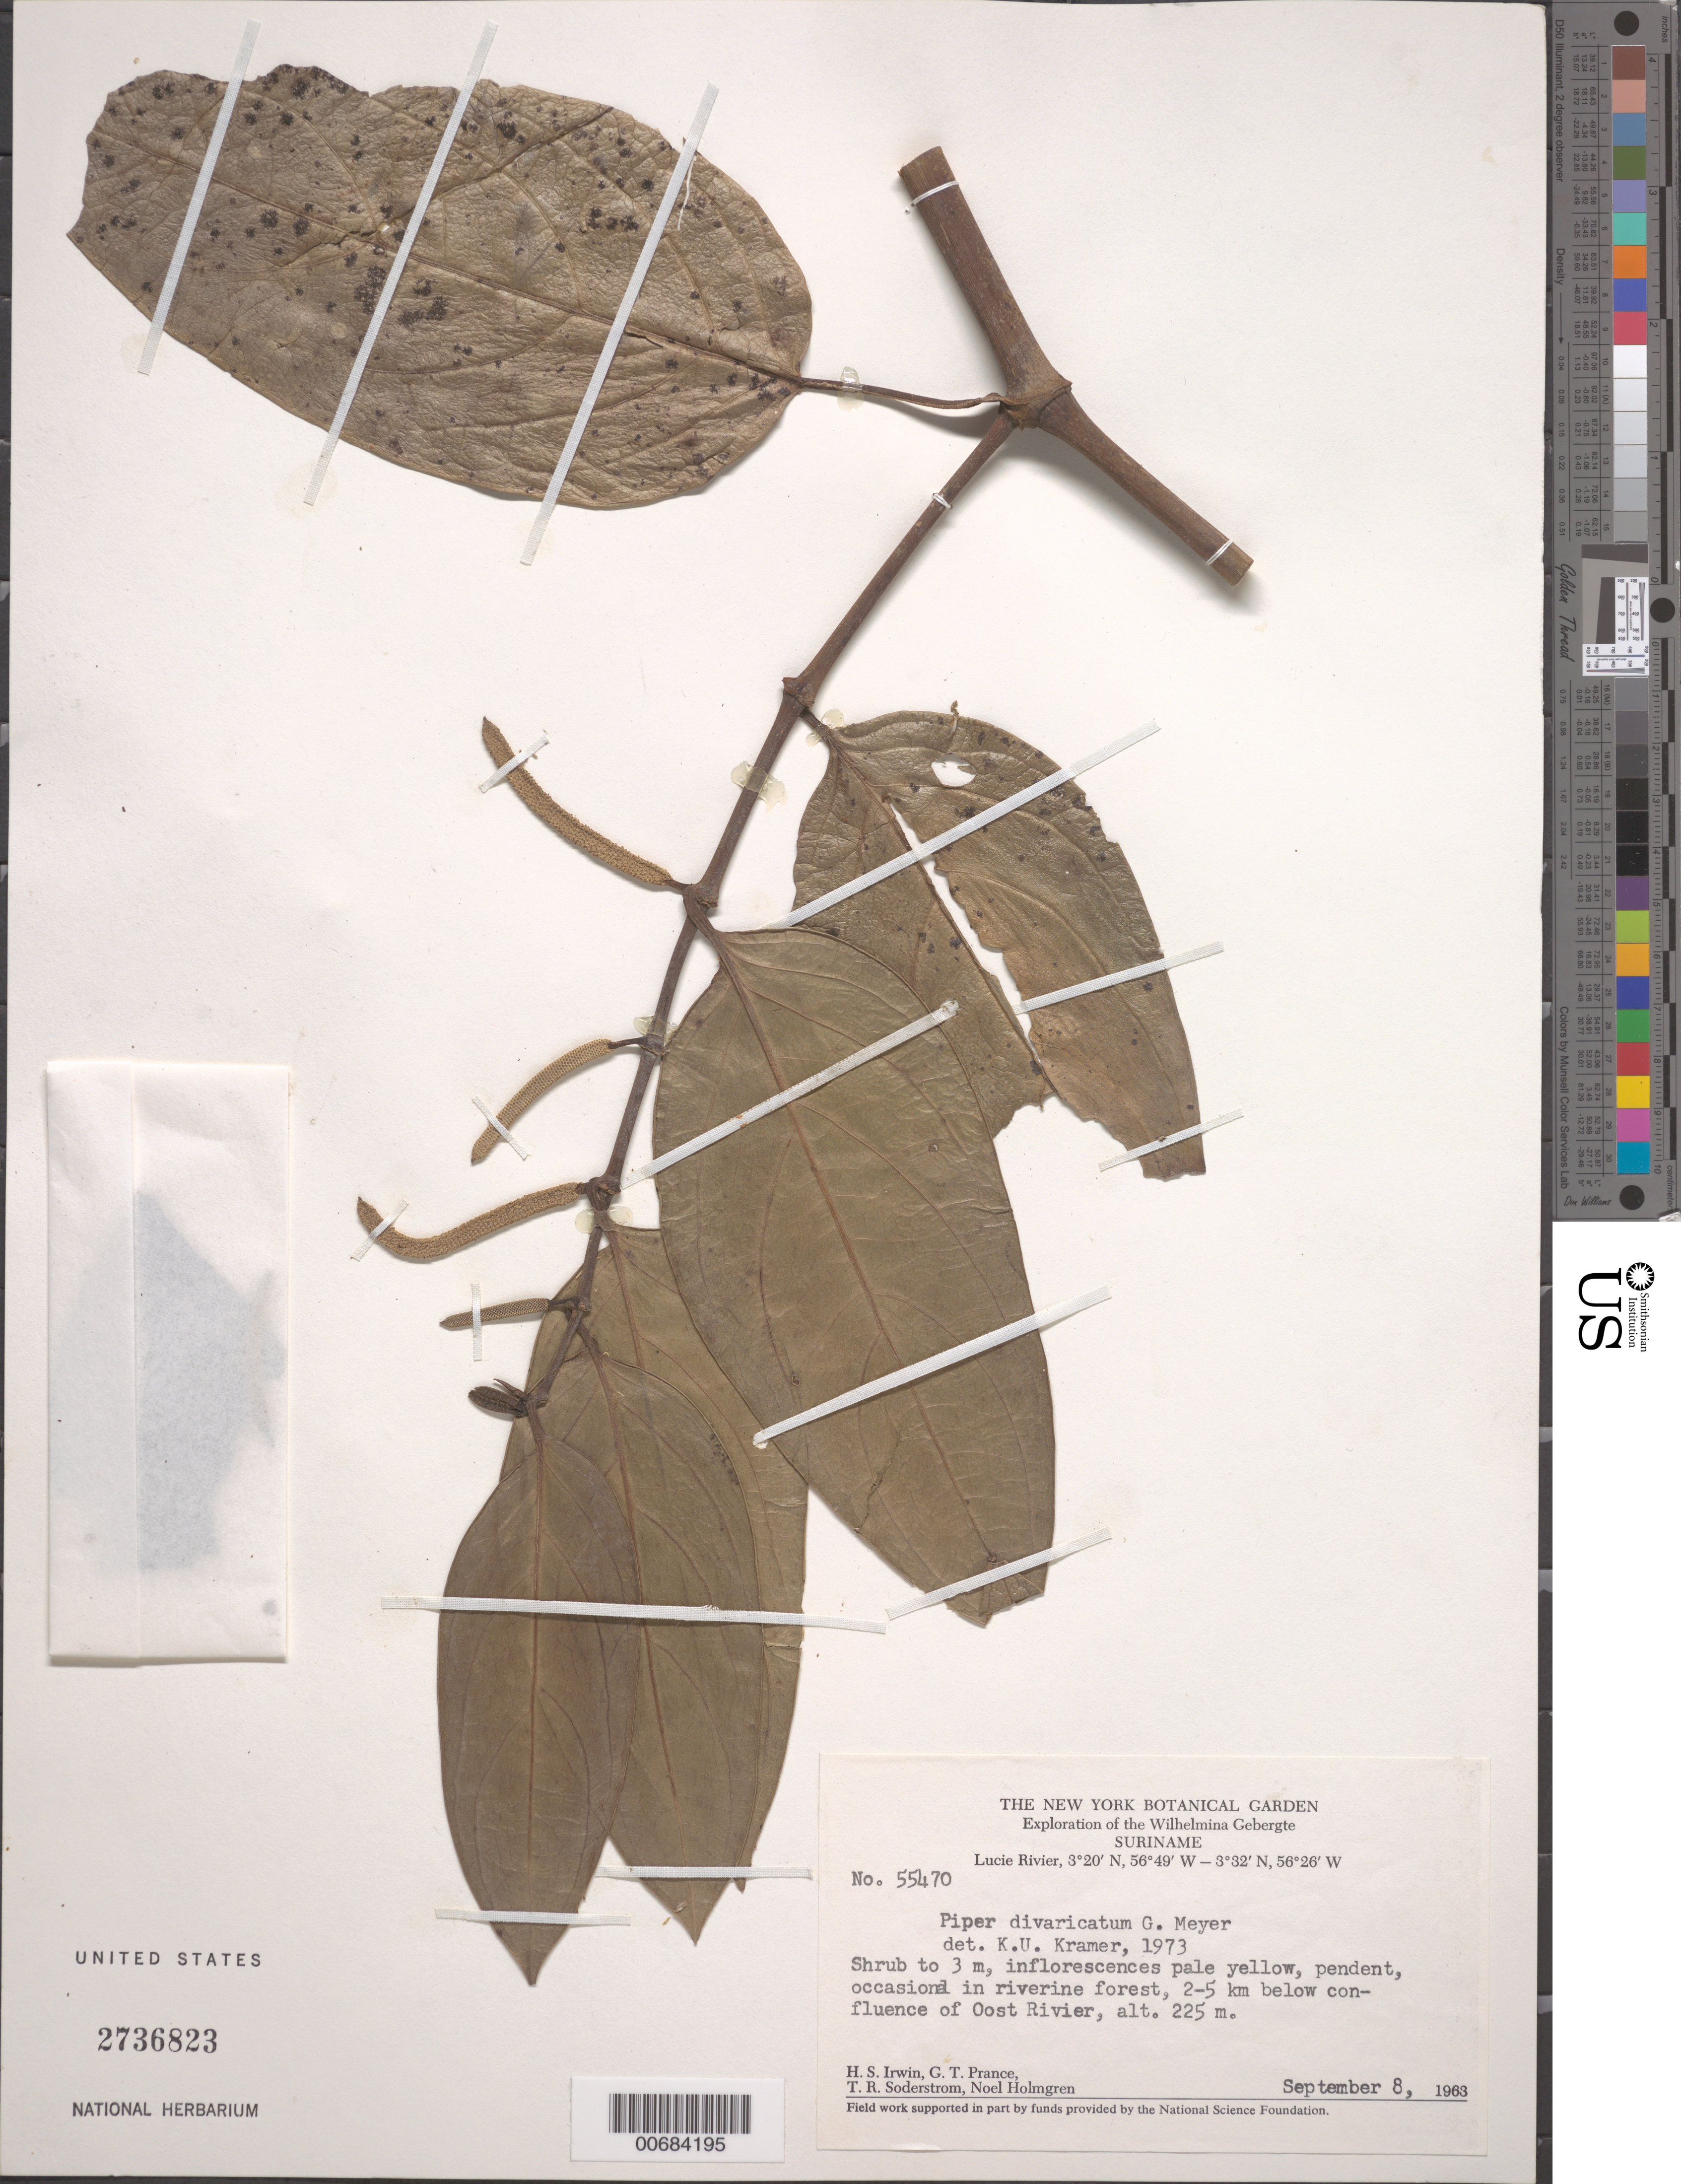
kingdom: Plantae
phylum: Tracheophyta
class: Magnoliopsida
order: Piperales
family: Piperaceae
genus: Piper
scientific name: Piper divaricatum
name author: G. Mey.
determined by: Kramer, K. U.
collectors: H. Irwin, G. T. Prance, T. R. Soderstrom & N. H. Holmgren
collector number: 55470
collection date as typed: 8-Sep-63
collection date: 1963-09-08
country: Suriname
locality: Lucie R., 2-5 km below confl. with Oost R., Wilhelmina Gebergte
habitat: Riverine forest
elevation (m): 225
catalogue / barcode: US 2736823